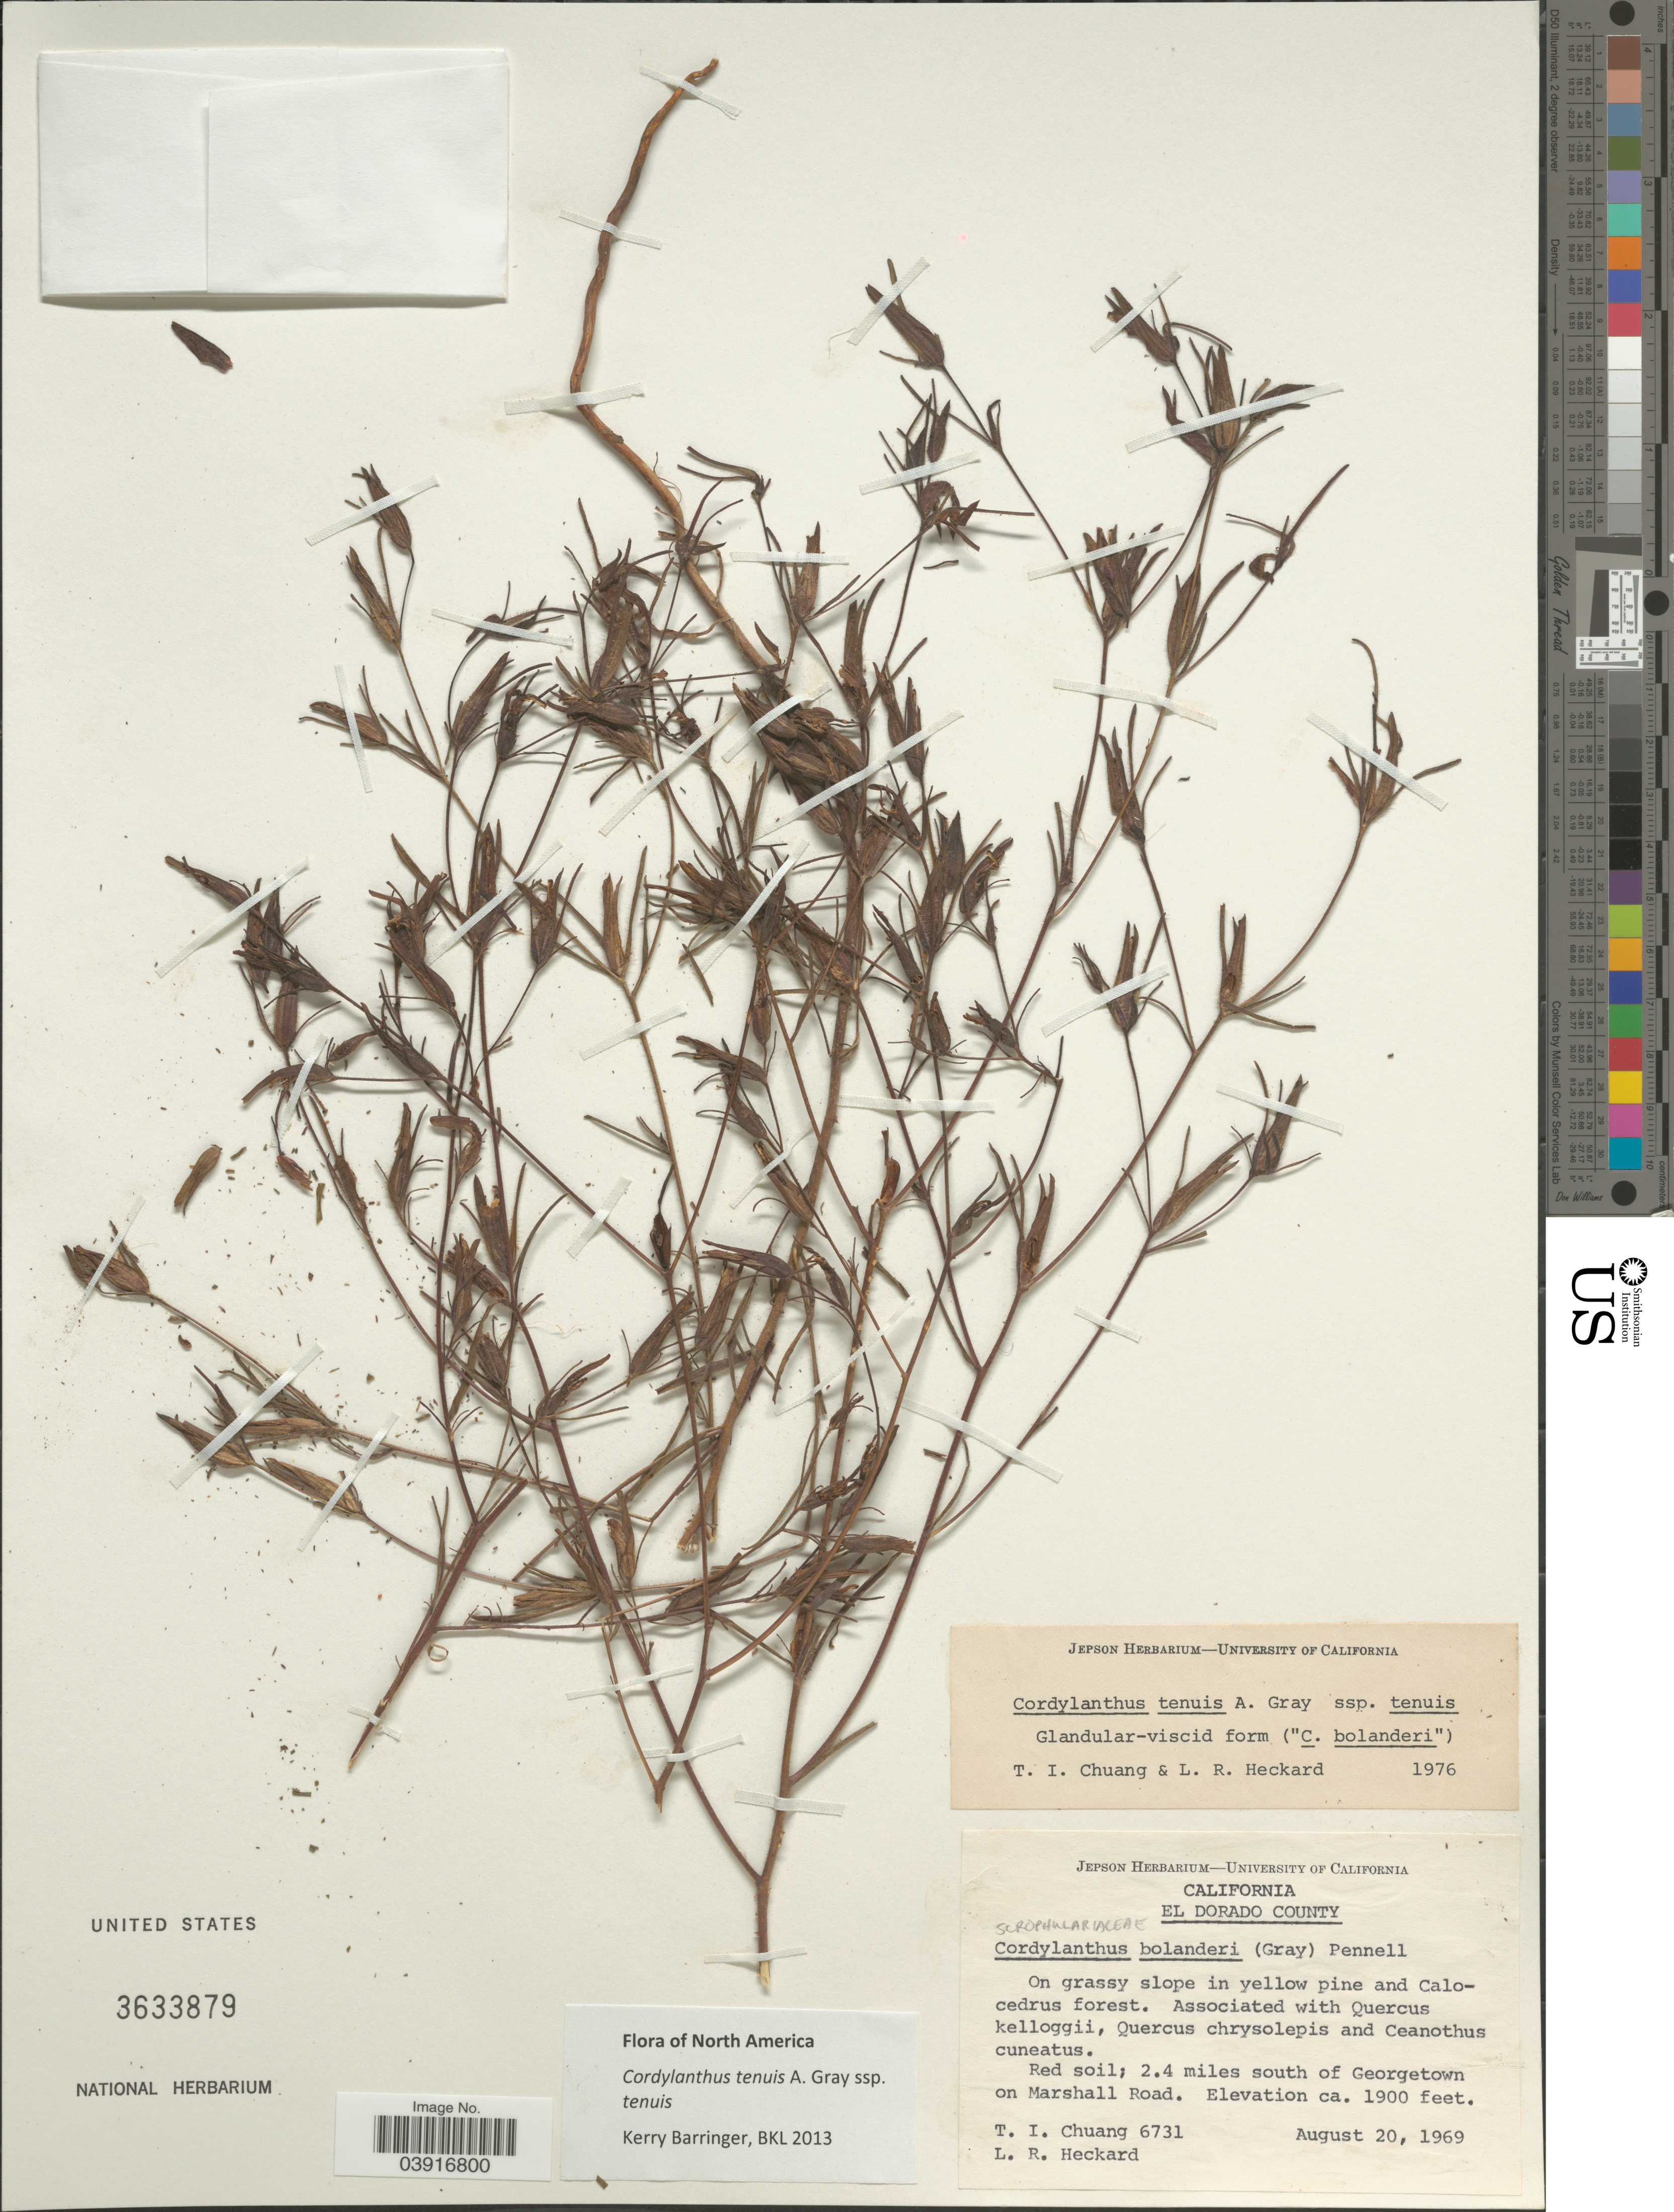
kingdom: Plantae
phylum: Tracheophyta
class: Magnoliopsida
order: Lamiales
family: Orobanchaceae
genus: Cordylanthus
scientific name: Cordylanthus tenuis subsp. tenuis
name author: A. Gray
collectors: T. Chuang & L. R. Heckard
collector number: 6731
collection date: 1969-08-20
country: United States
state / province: California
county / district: El Dorado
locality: El Dorado County. 2.4 miles south of Georgetown on Marshall Road.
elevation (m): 579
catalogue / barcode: US 3633879